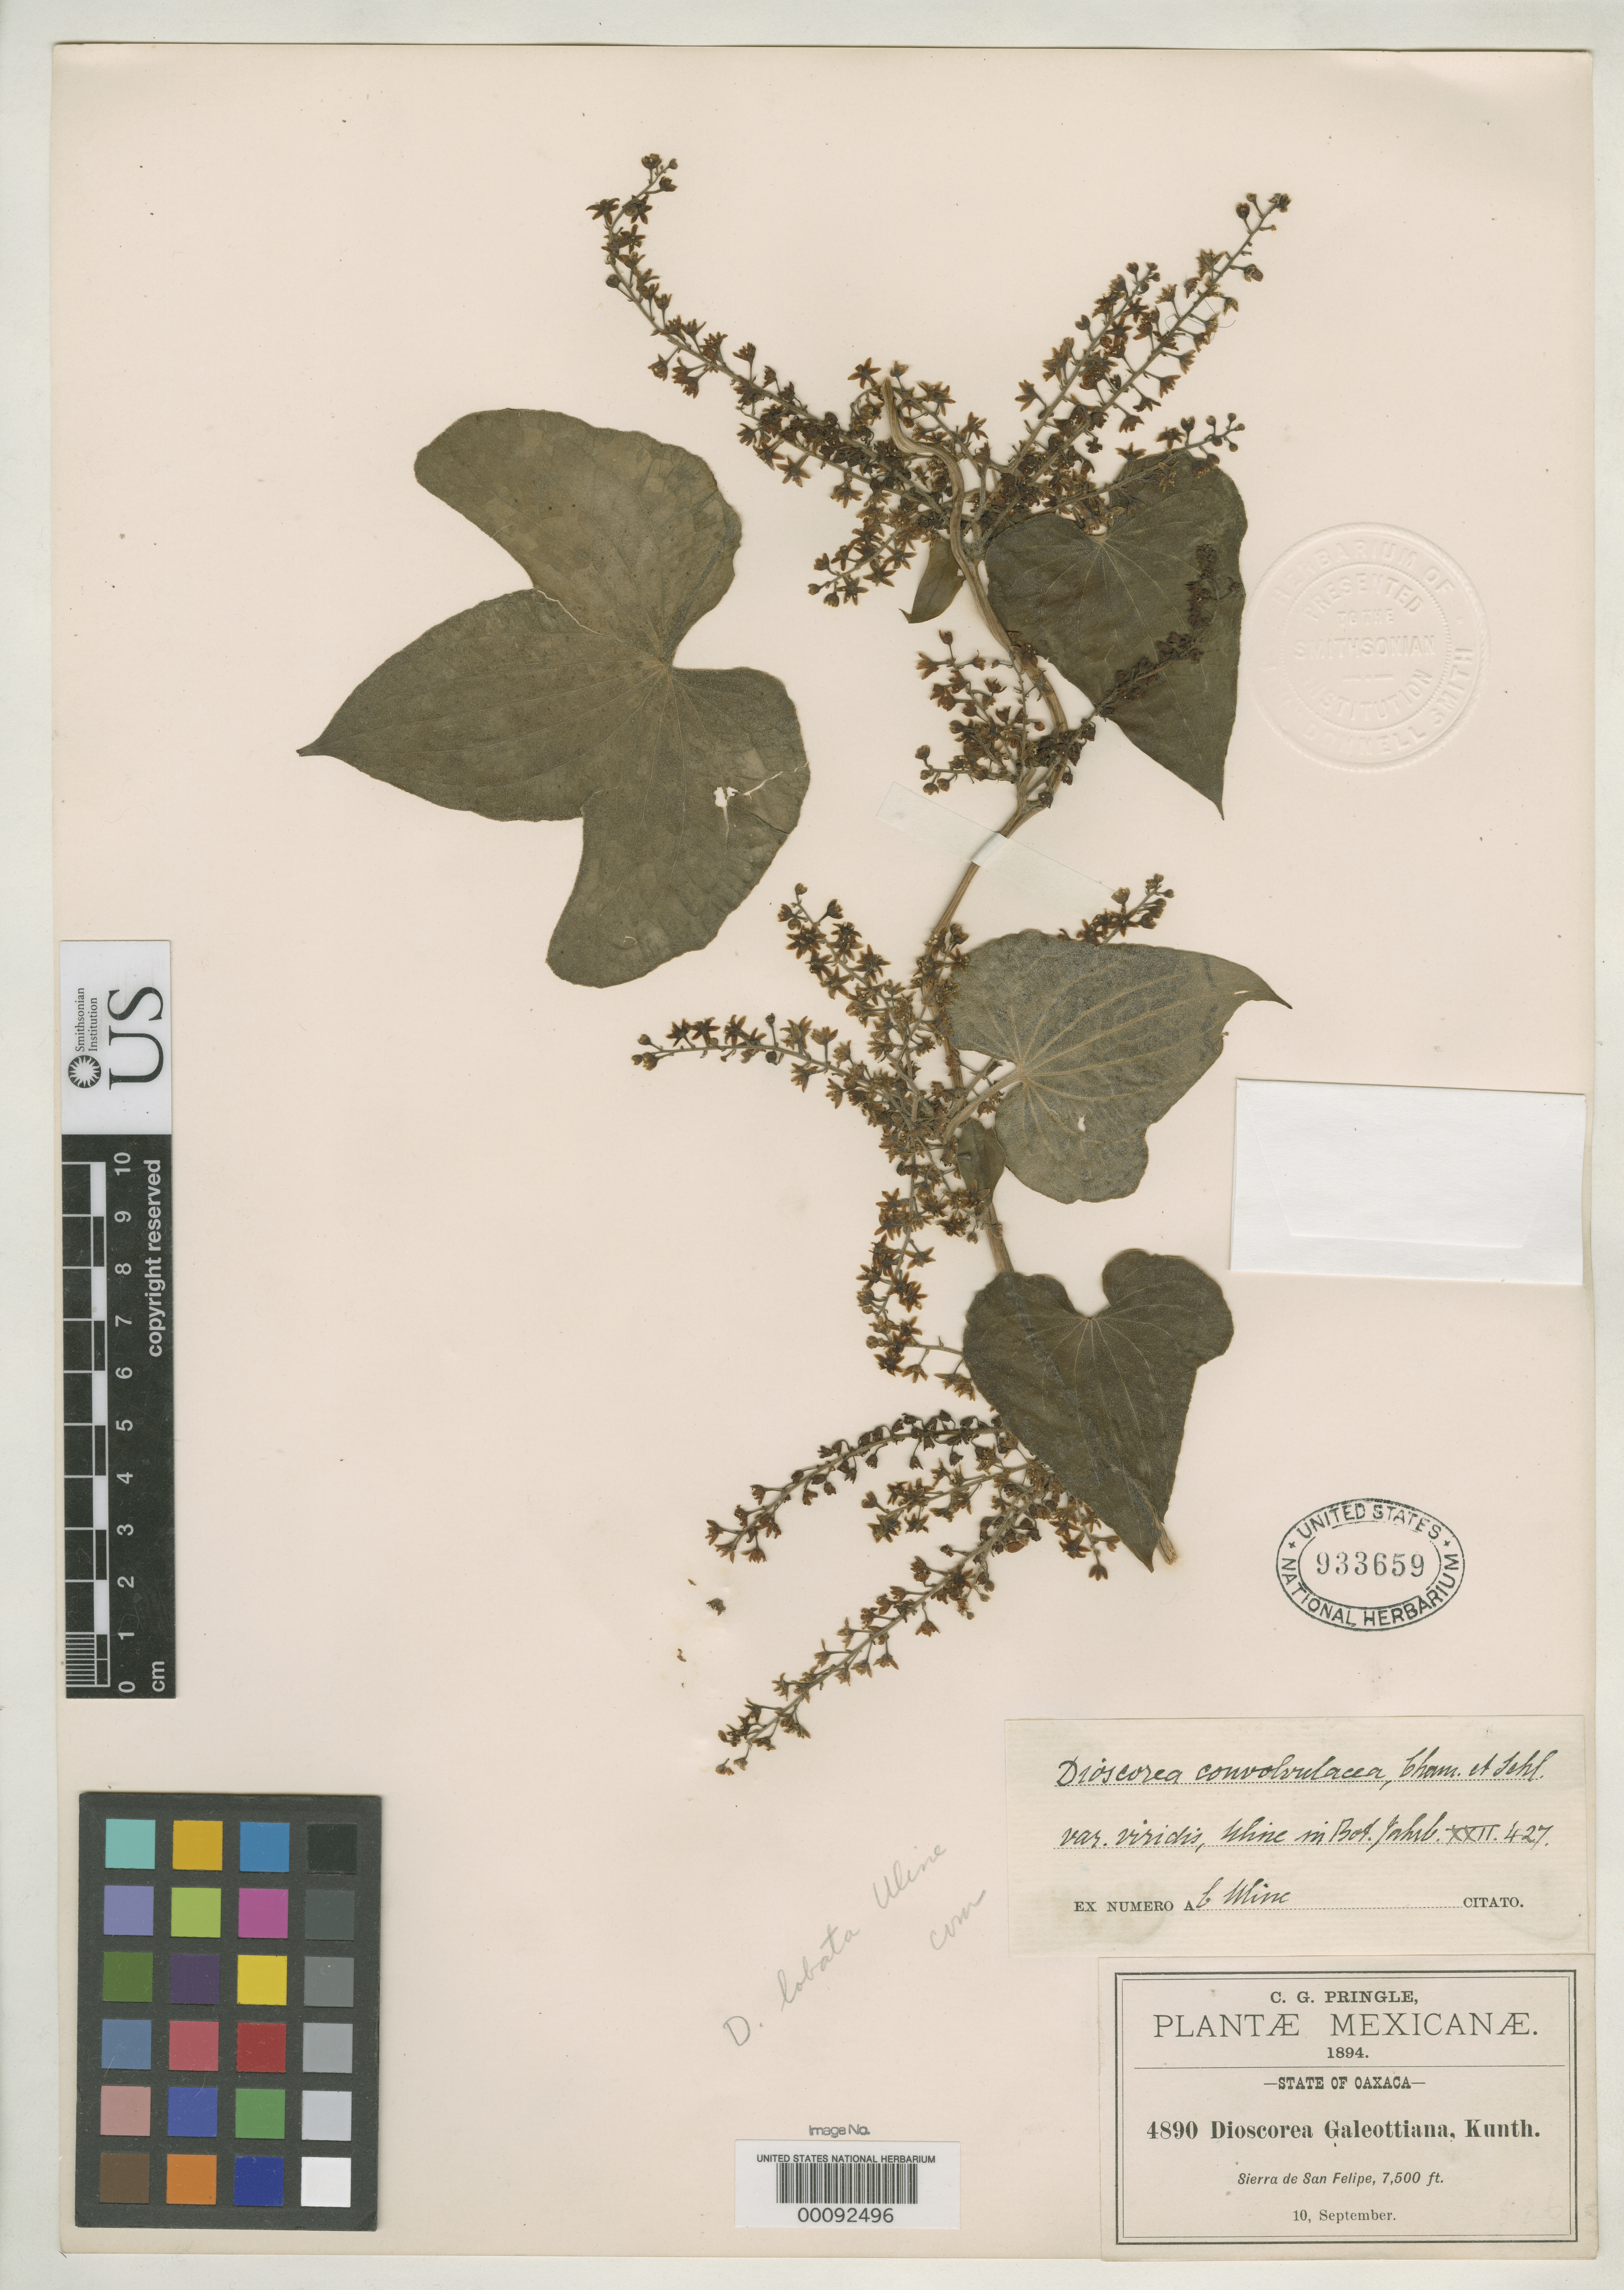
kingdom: Plantae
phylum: Tracheophyta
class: Liliopsida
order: Dioscoreales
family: Dioscoreaceae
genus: Dioscorea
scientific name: Dioscorea convolvulacea var. viridis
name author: Uline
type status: Type Collection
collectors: C. G. Pringle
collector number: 4890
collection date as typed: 10 Sep 1894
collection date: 1894-09-10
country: Mexico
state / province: Oaxaca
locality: Near Oaxaca, Sierrade San Felipe.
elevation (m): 2500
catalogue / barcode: US 933659